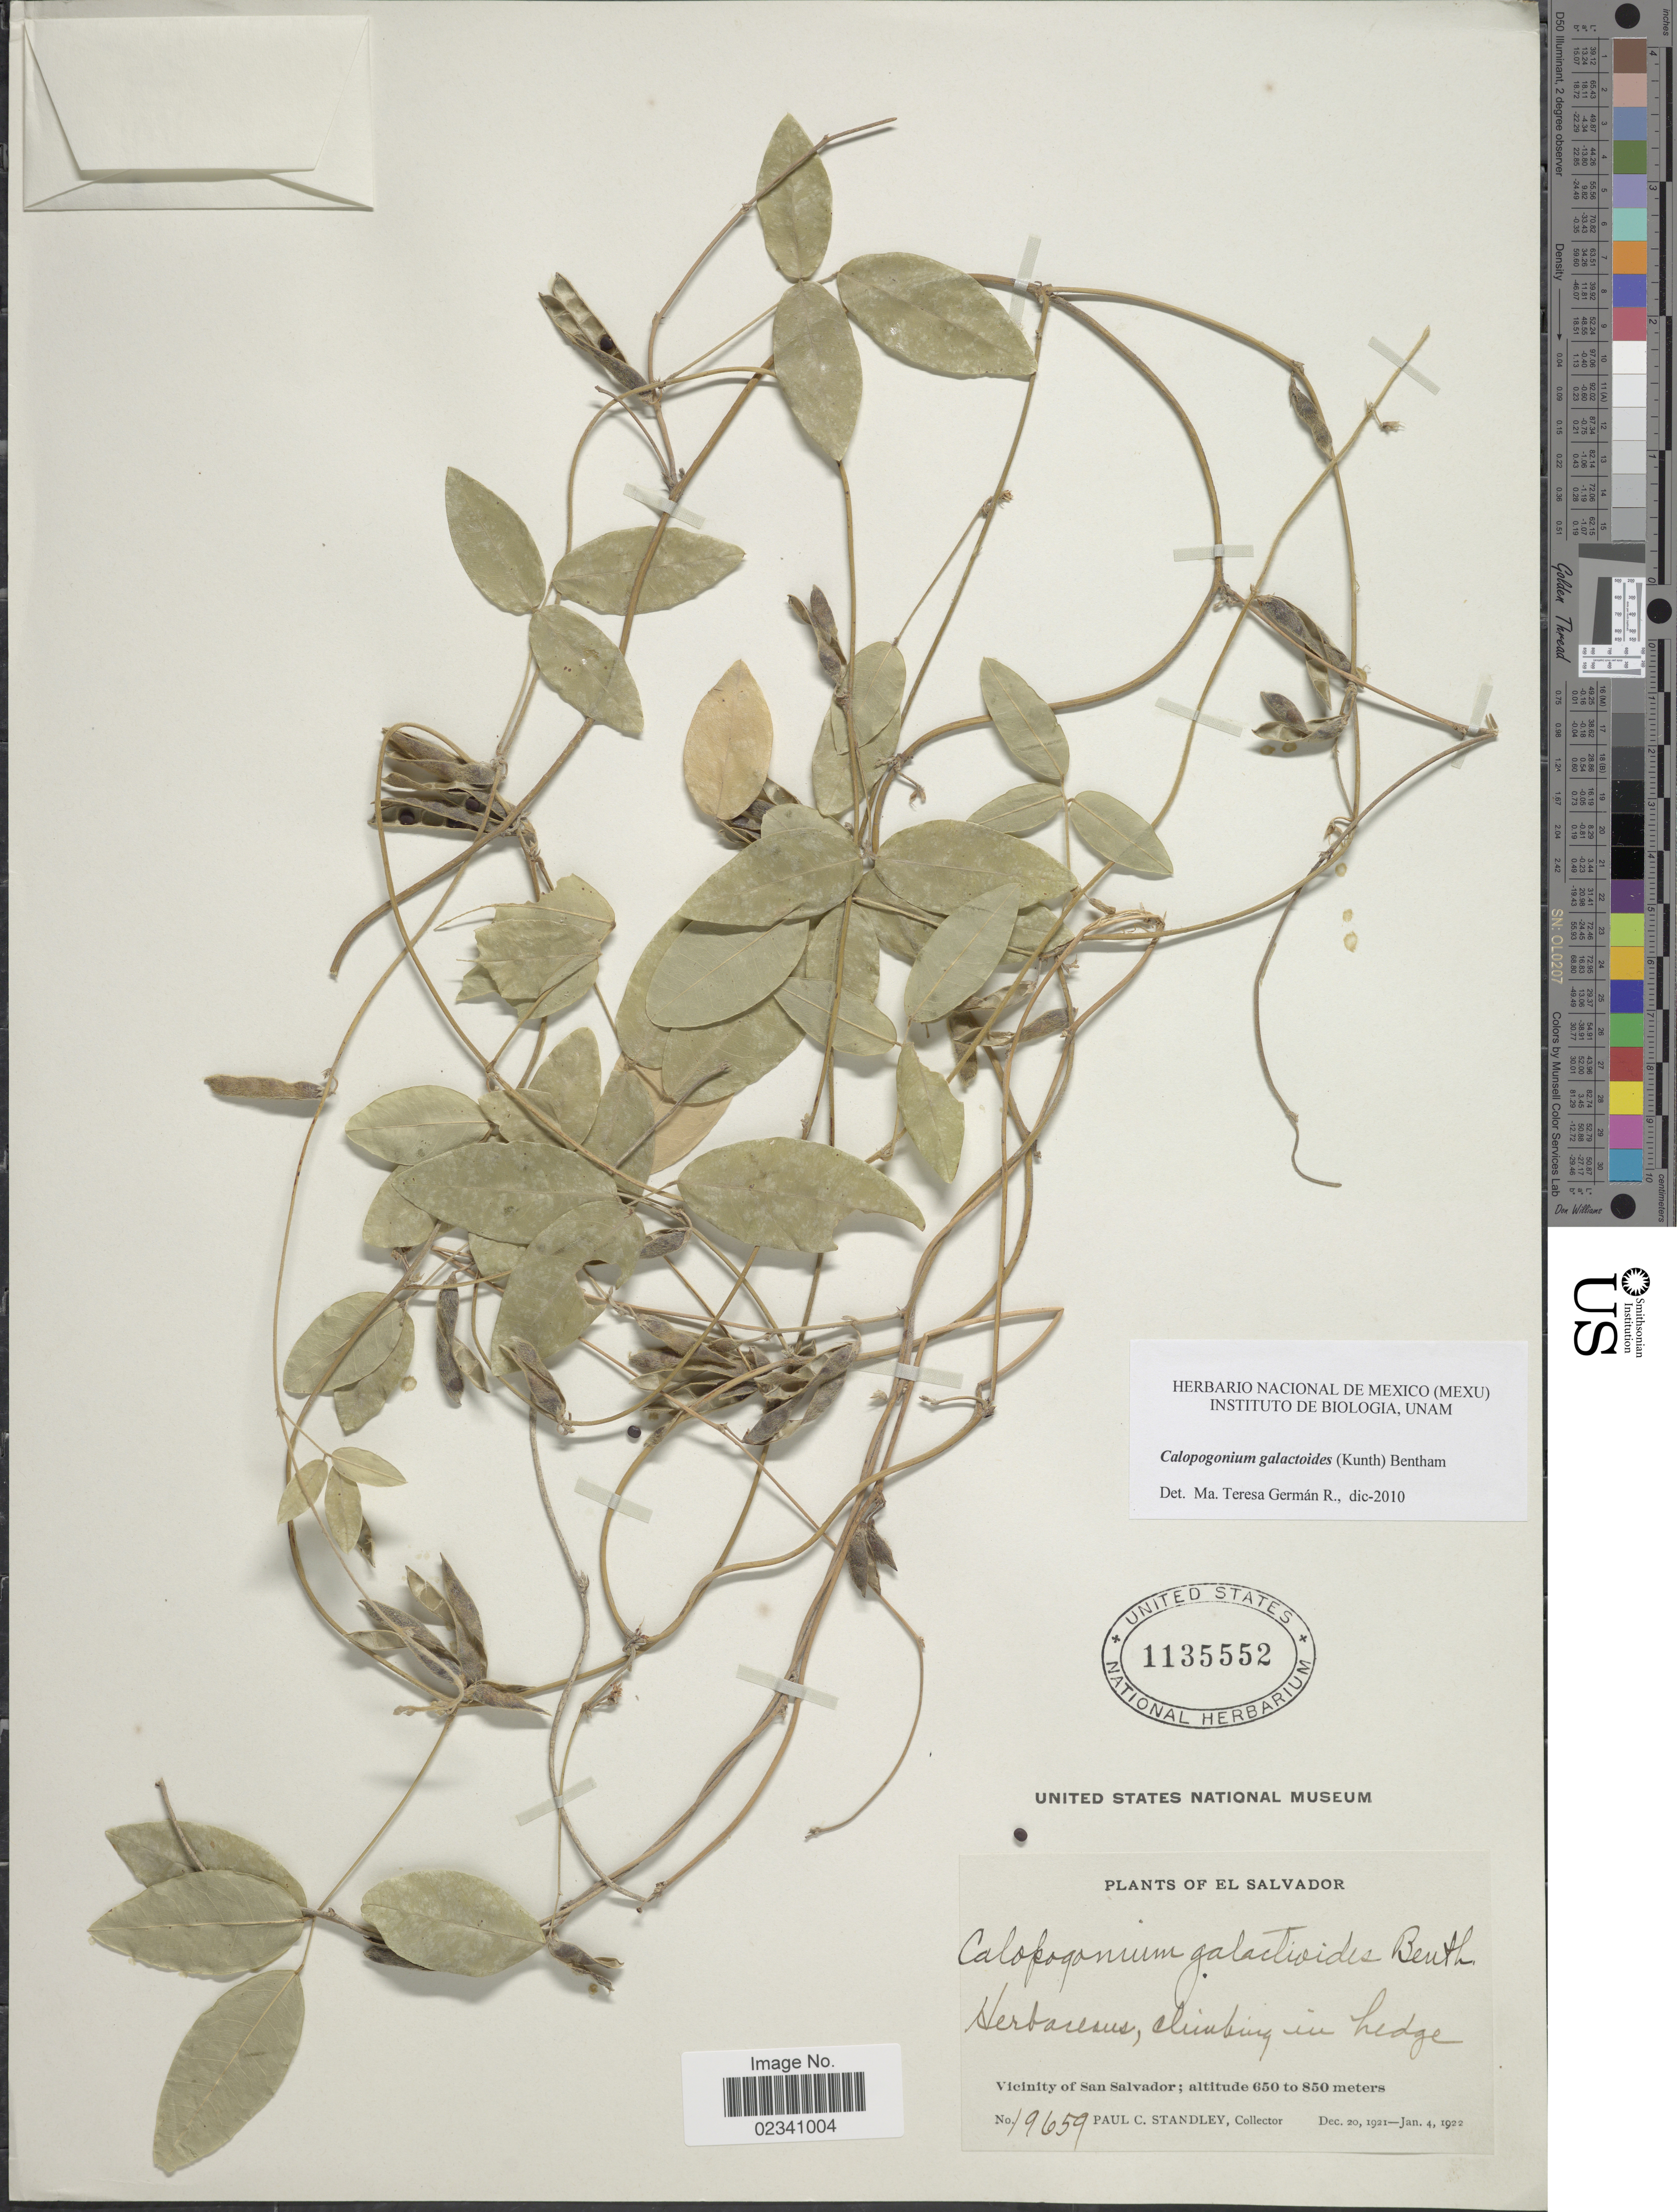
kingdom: Plantae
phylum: Tracheophyta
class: Magnoliopsida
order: Fabales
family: Fabaceae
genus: Calopogonium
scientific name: Calopogonium galactioides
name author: (Kunth) Hemsl.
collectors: P. C. Standley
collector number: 19659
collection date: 1921-12-20/1922-01-04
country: El Salvador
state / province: San Salvador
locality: El Salvador, Vicinity of San Salvador.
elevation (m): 650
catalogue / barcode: US 1135552